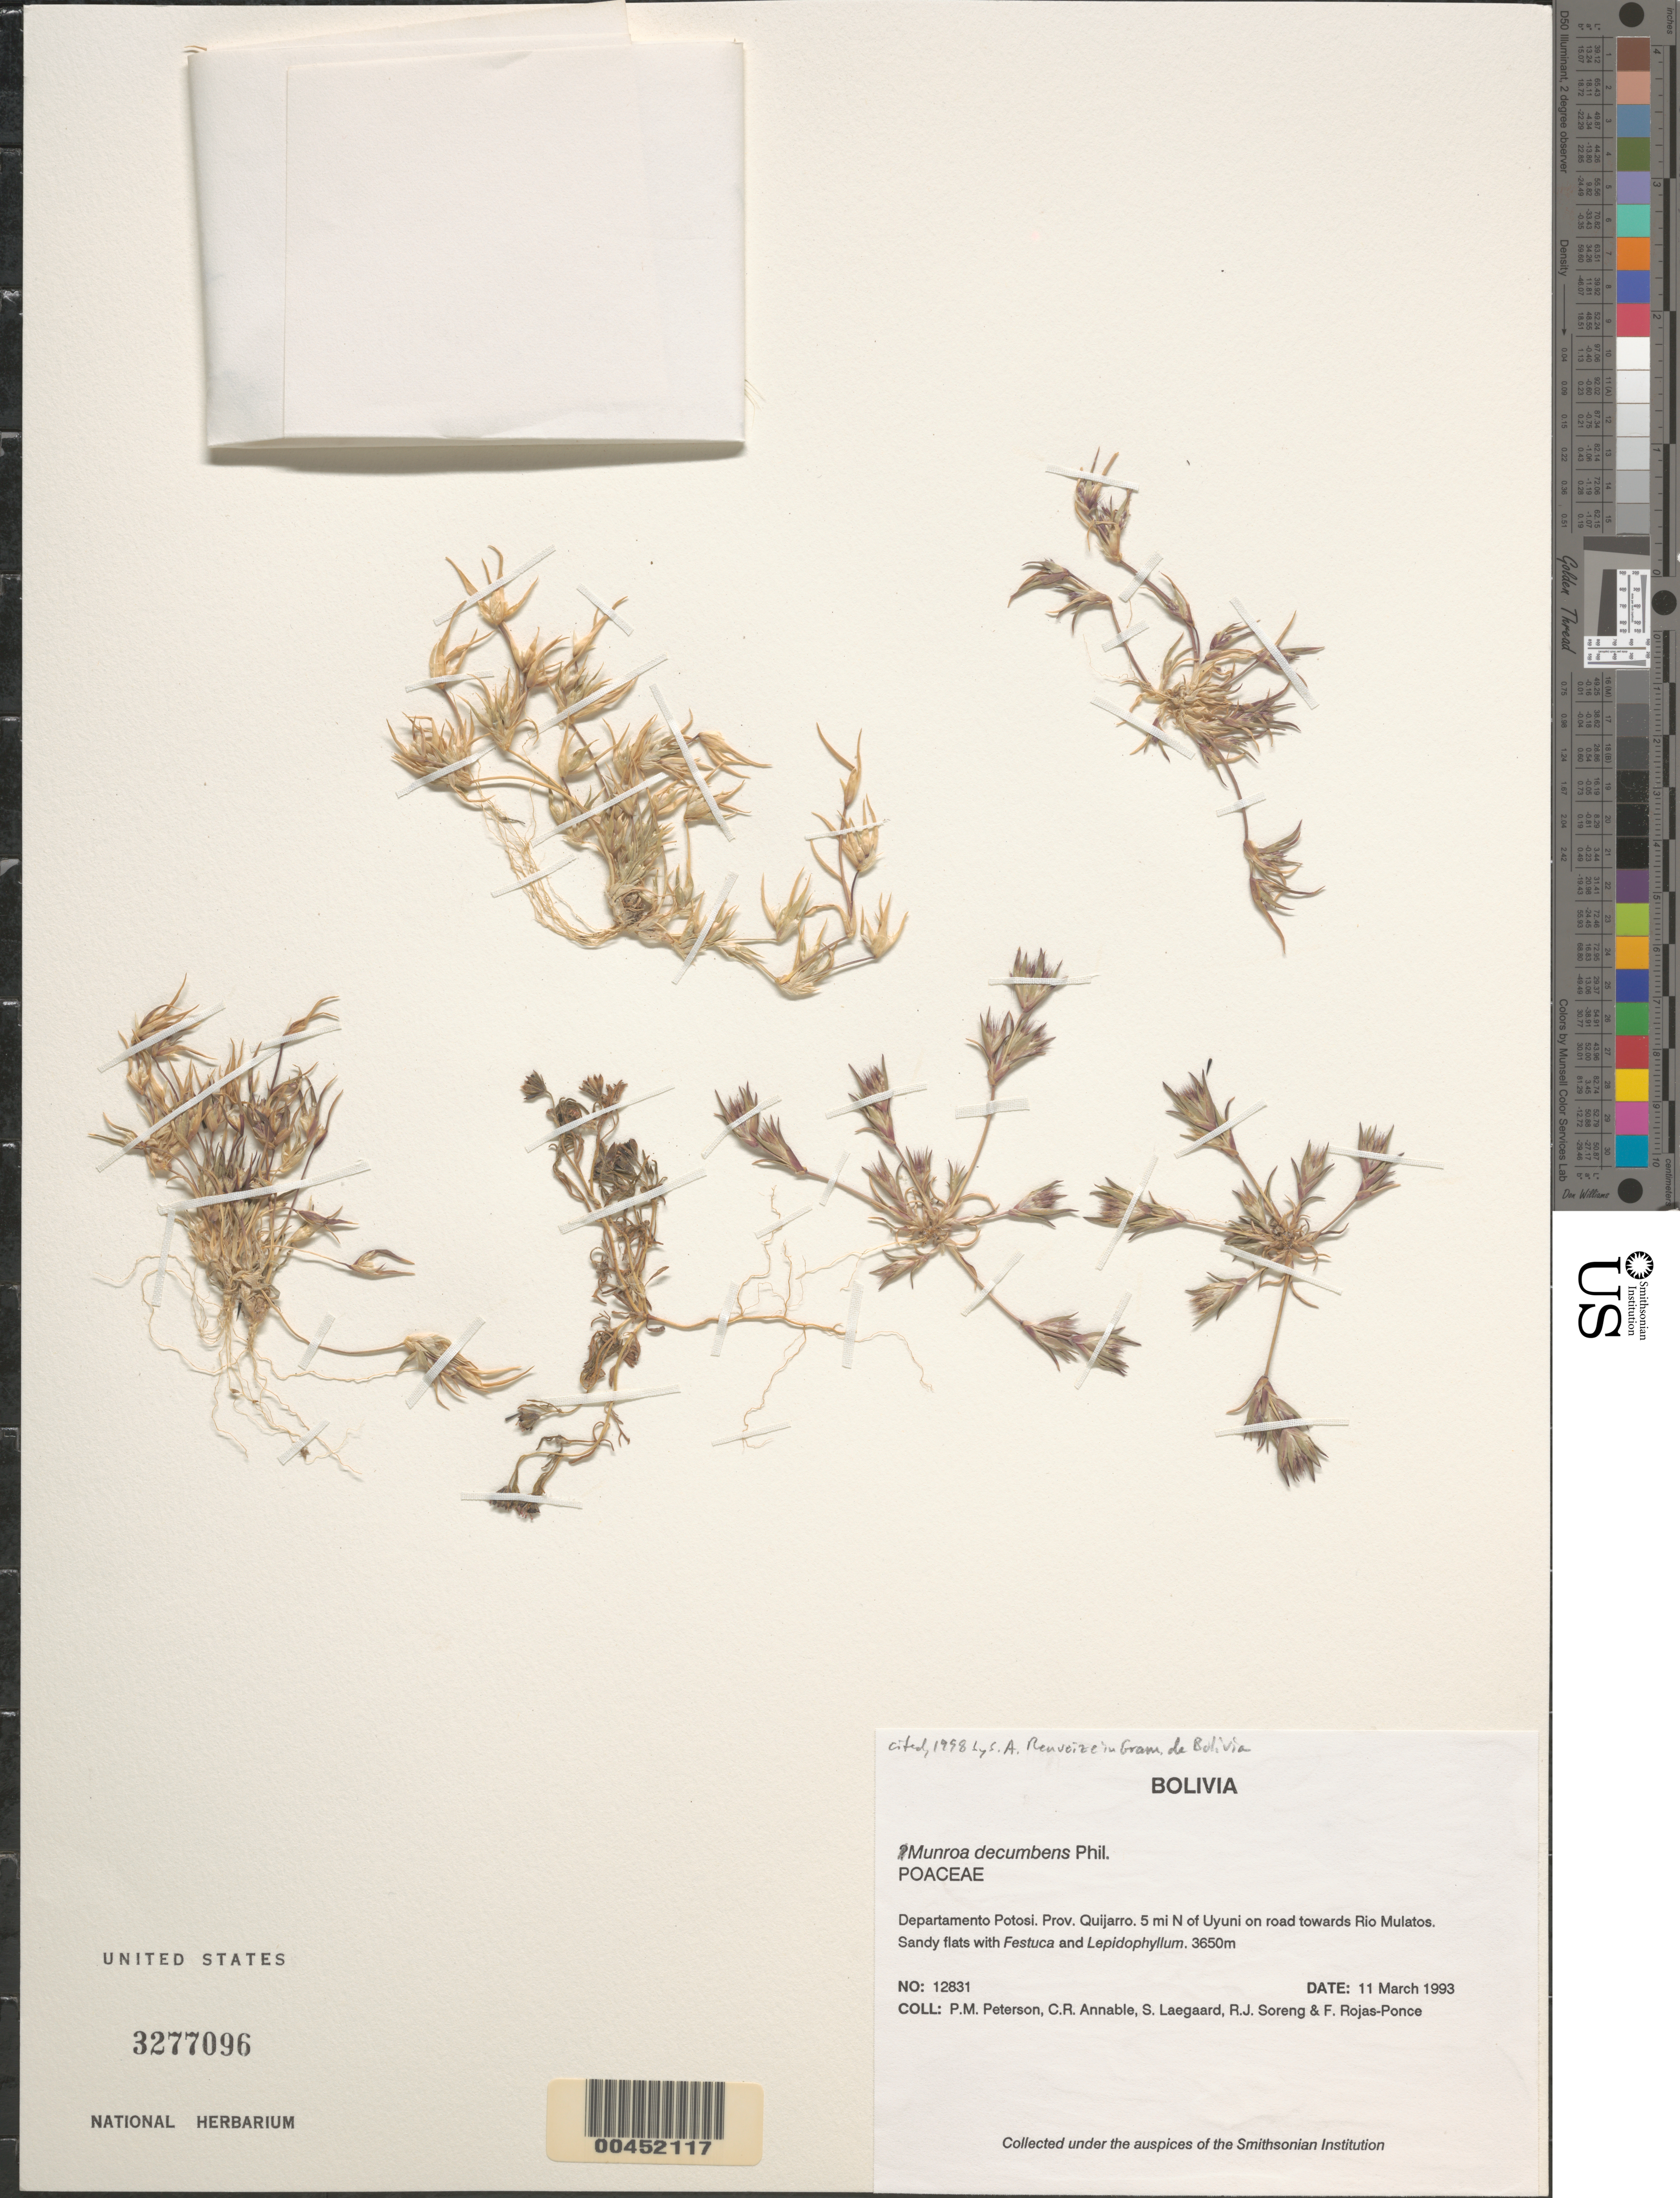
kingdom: Plantae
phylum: Tracheophyta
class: Liliopsida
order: Poales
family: Poaceae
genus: Munroa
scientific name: Munroa decumbens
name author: Phil.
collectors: P. M. Peterson, C. R. Annable, S. Lægaard, R. J. Soreng & F. Rojas-Ponce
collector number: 12831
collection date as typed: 11 Mar 1993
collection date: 1993-03-11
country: Bolivia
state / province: Potosí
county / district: Quijarro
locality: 5 mi N of Uyuni on road towards Rio Mulatos.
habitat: Sandy flats with Festuca and Lepidophyllum.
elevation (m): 3650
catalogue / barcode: US 3277096